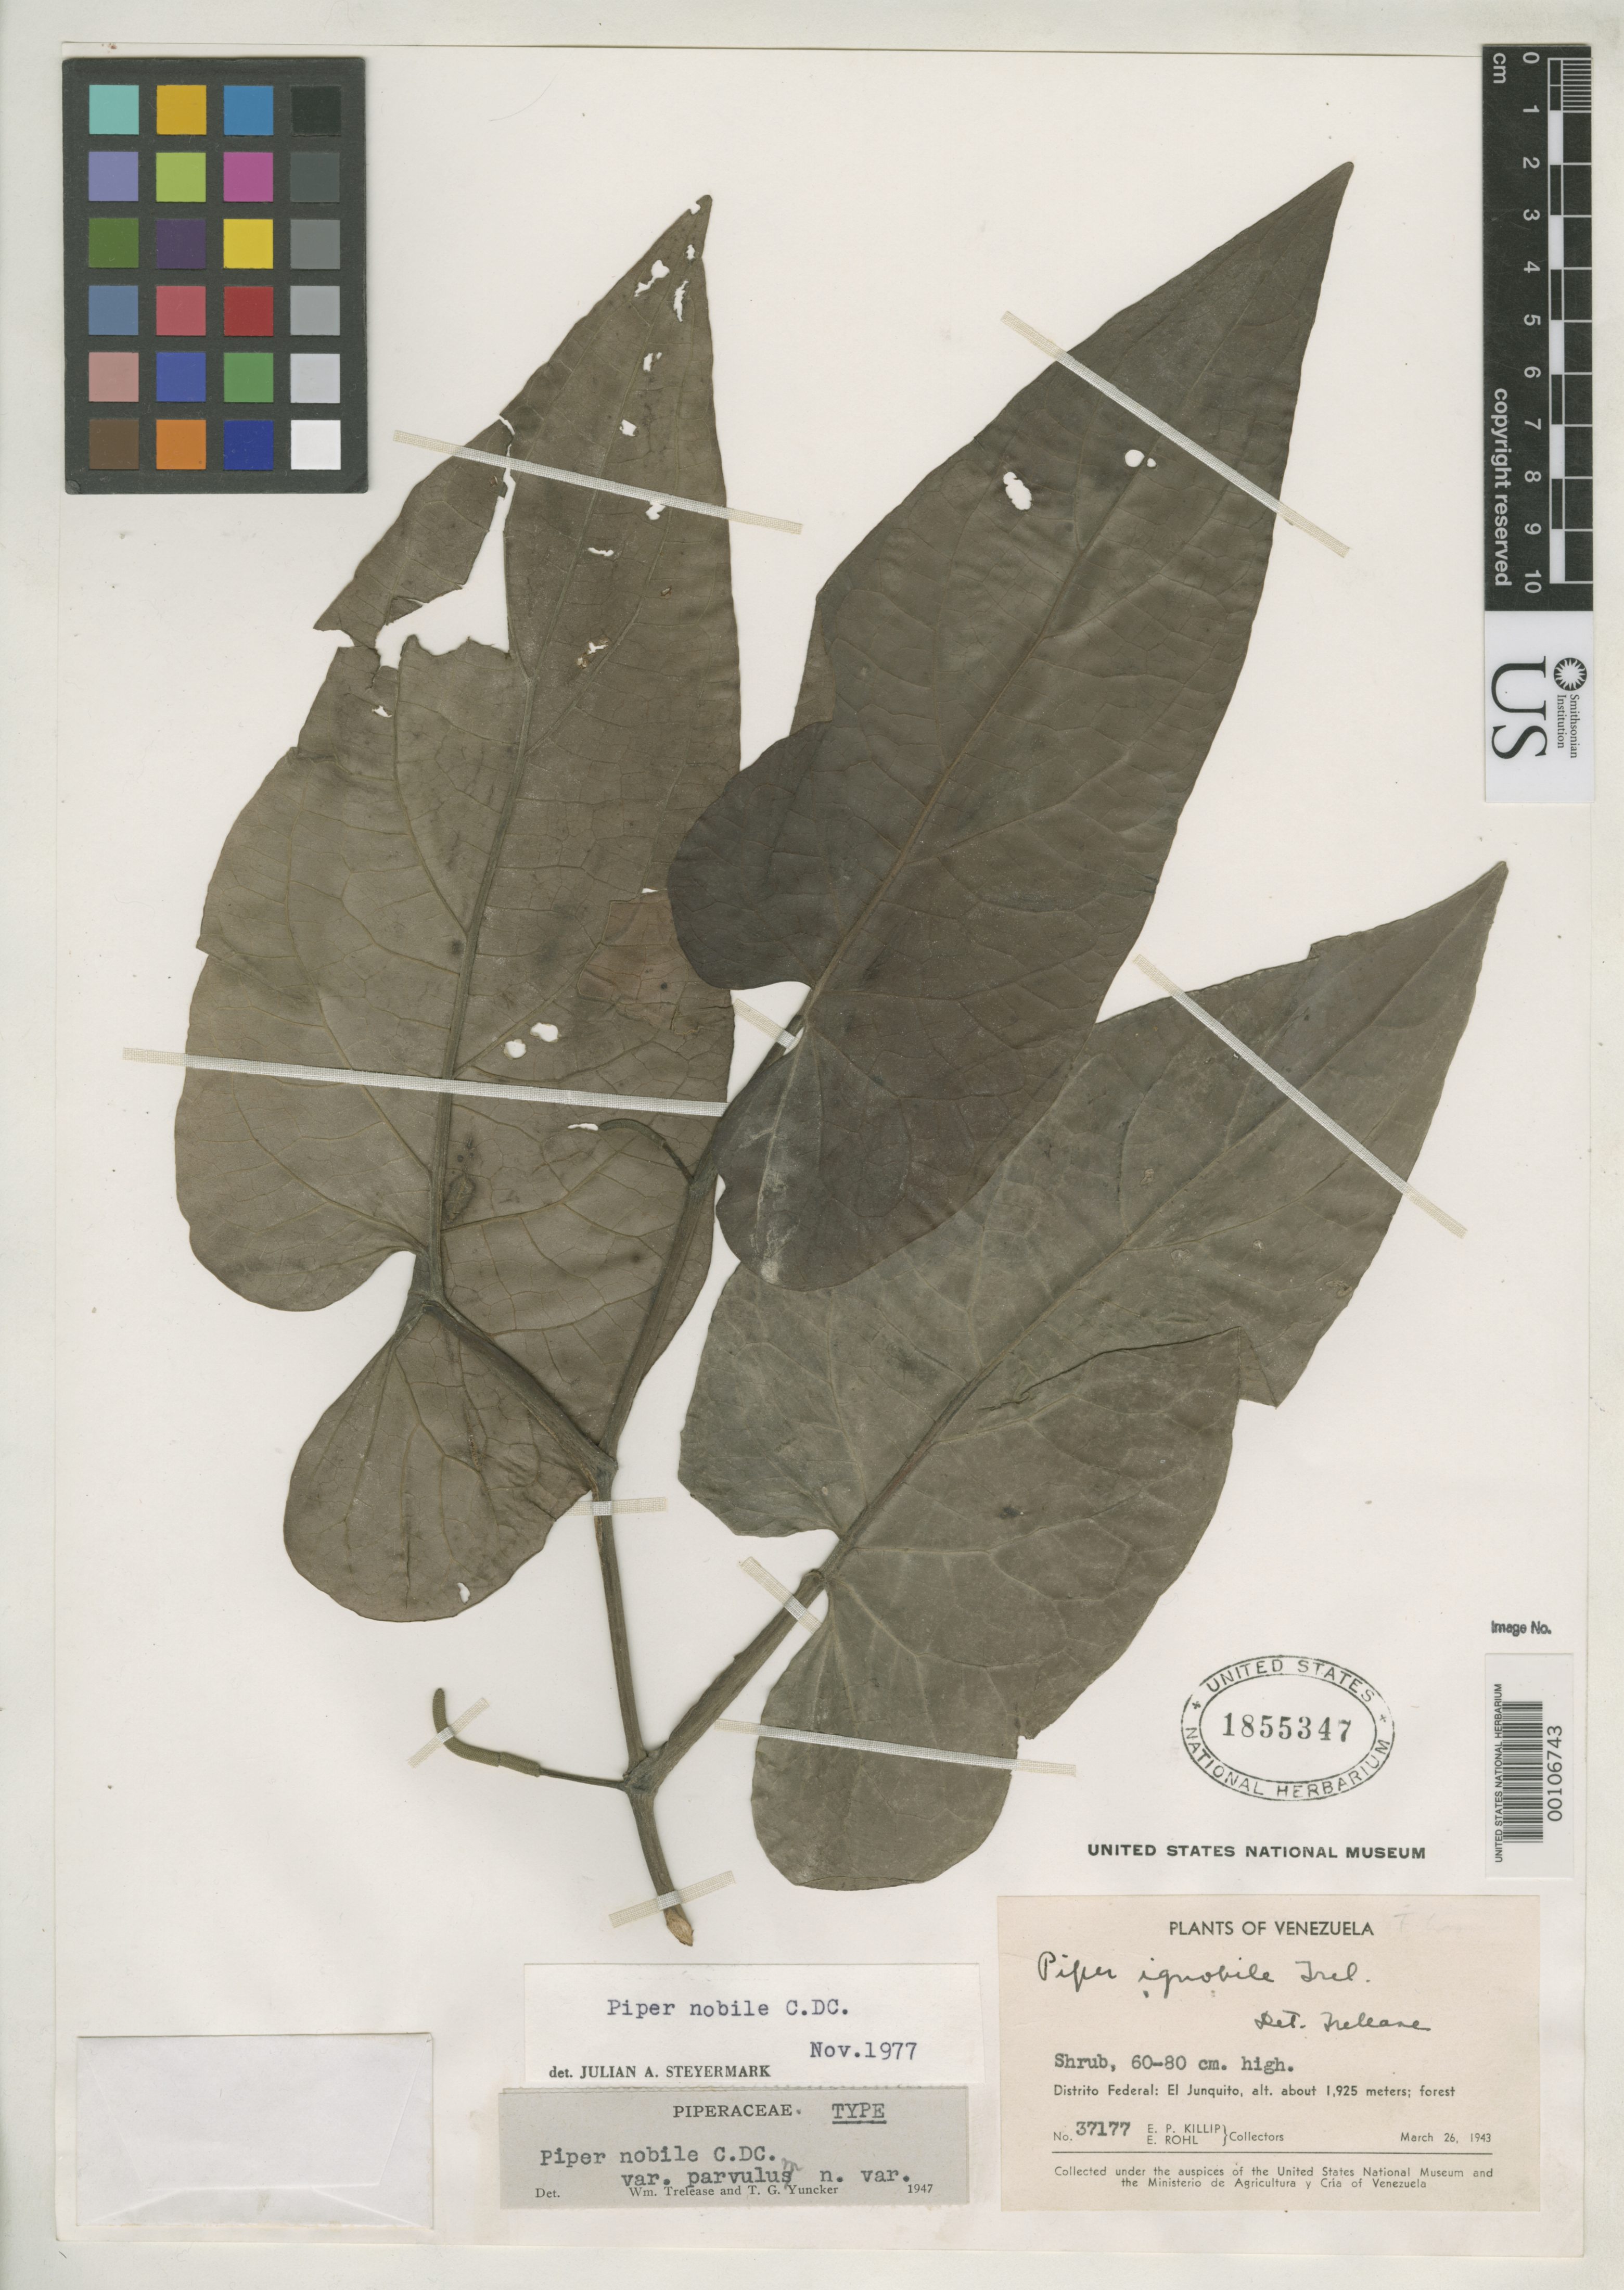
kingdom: Plantae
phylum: Tracheophyta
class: Magnoliopsida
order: Piperales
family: Piperaceae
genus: Piper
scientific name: Piper nobile var. parvulum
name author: Trel. & Yunck.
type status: Holotype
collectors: E. P. Killip & E. Röhl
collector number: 37177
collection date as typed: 26 Mar 1943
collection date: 1943-03-26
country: Venezuela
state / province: Distrito Federal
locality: El Junquito.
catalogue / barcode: US 1855347